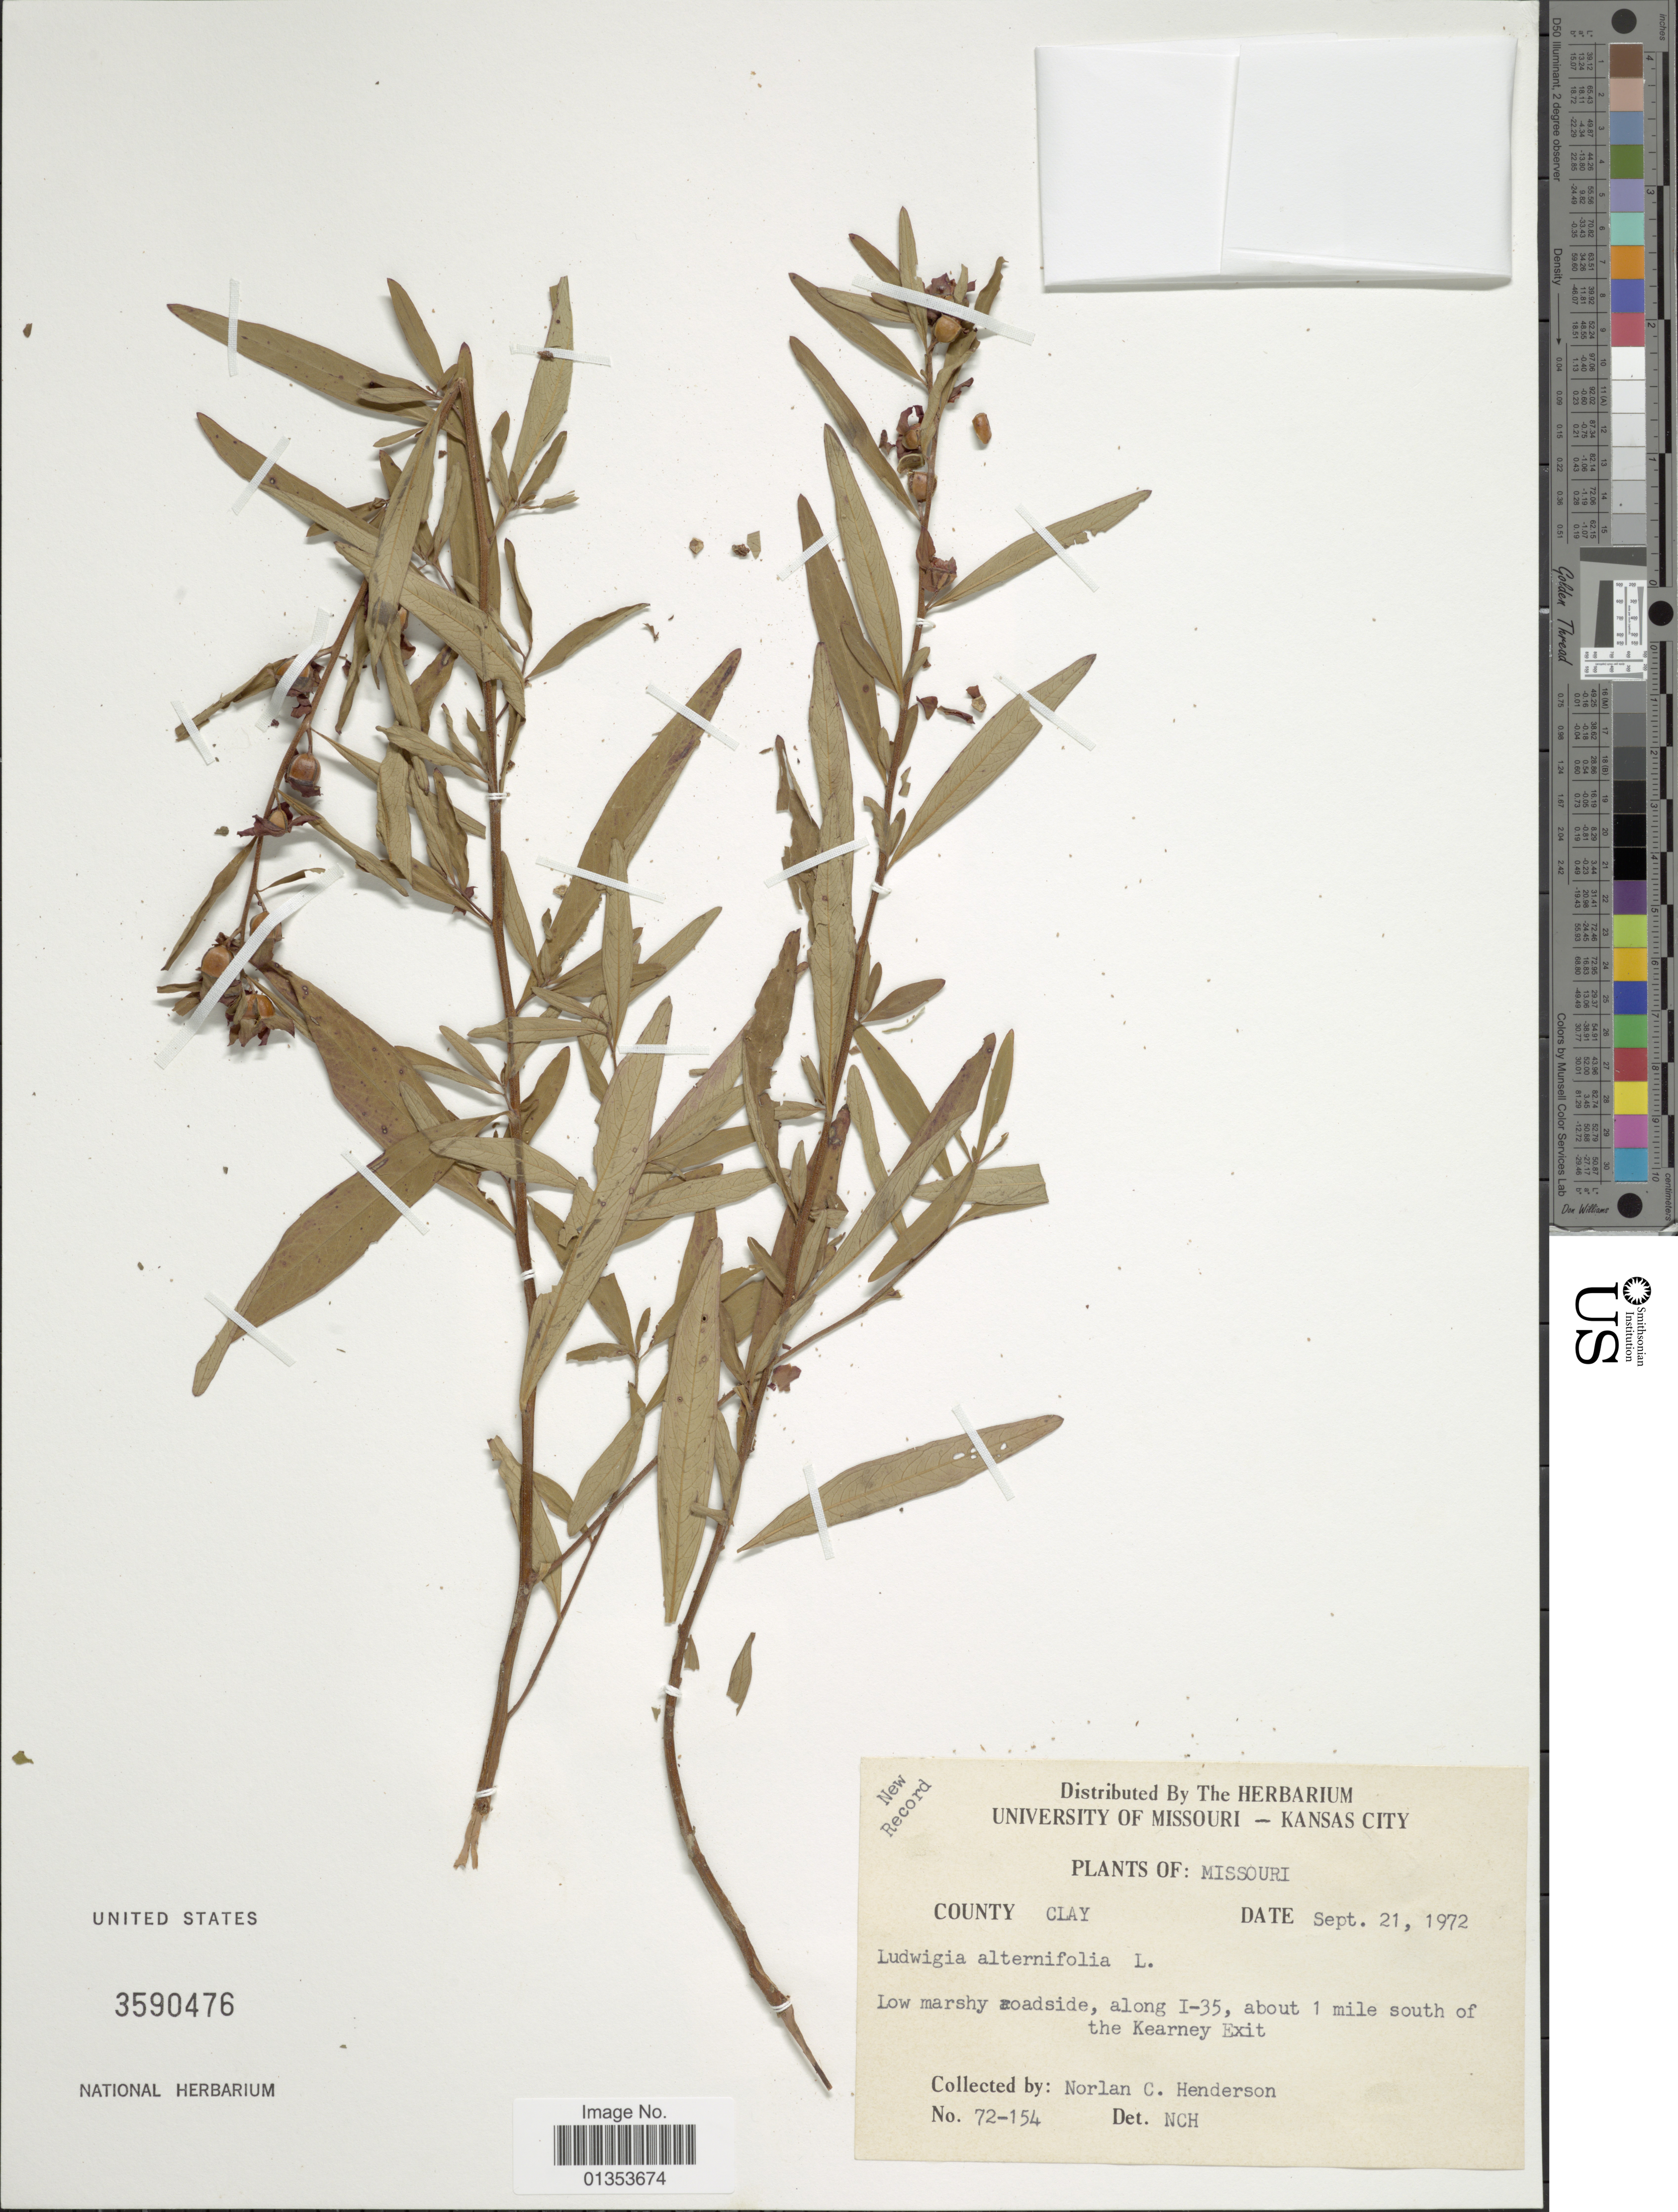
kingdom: Plantae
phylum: Tracheophyta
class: Magnoliopsida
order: Myrtales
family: Onagraceae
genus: Ludwigia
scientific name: Ludwigia alternifolia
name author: L.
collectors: N. C. Henderson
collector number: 72-154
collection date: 1972-09-21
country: United States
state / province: Missouri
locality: County Clay, along I-35, about 1 mile south of the Kearney Exit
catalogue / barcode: US 3590476